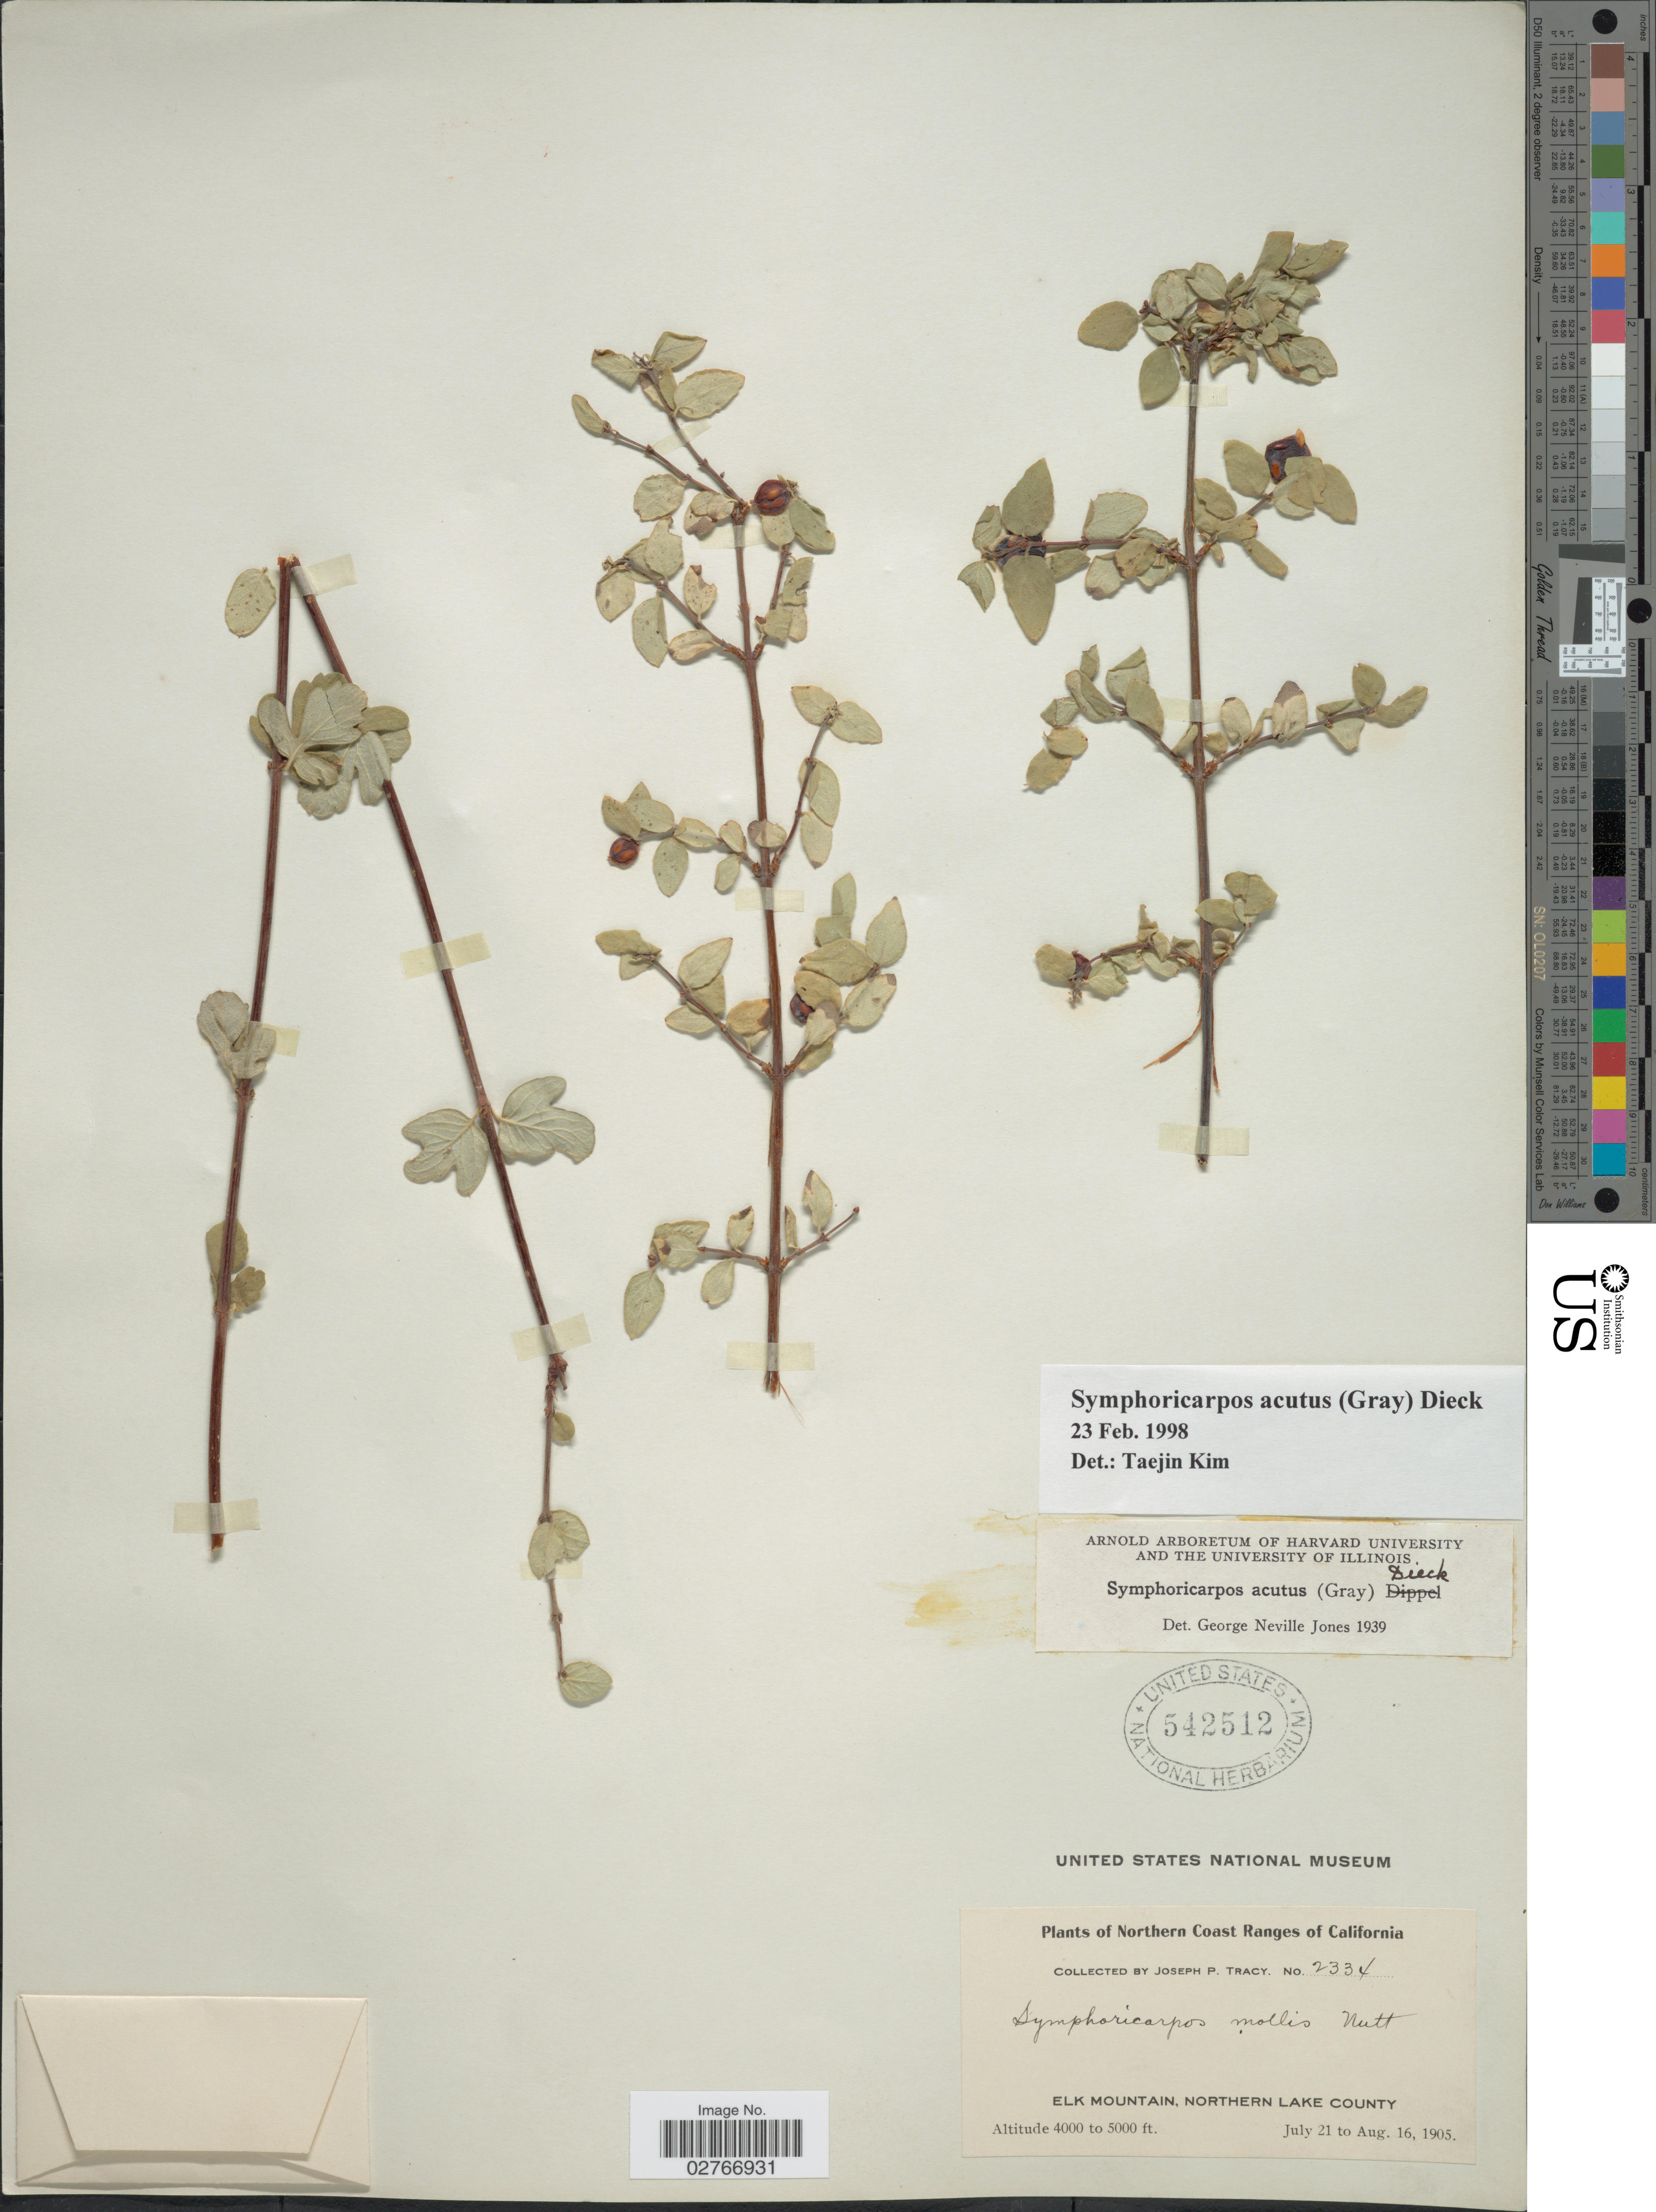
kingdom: Plantae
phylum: Tracheophyta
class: Magnoliopsida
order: Dipsacales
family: Caprifoliaceae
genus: Symphoricarpos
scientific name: Symphoricarpos acutus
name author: (A. Gray) Dieck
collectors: J. Tracy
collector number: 2334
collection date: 1905-07-21/1905-08-16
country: United States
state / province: California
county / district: Lake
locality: Northern Coast Ranges of California. Elk Mountain, Northern Lake County.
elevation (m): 1219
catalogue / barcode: US 542512